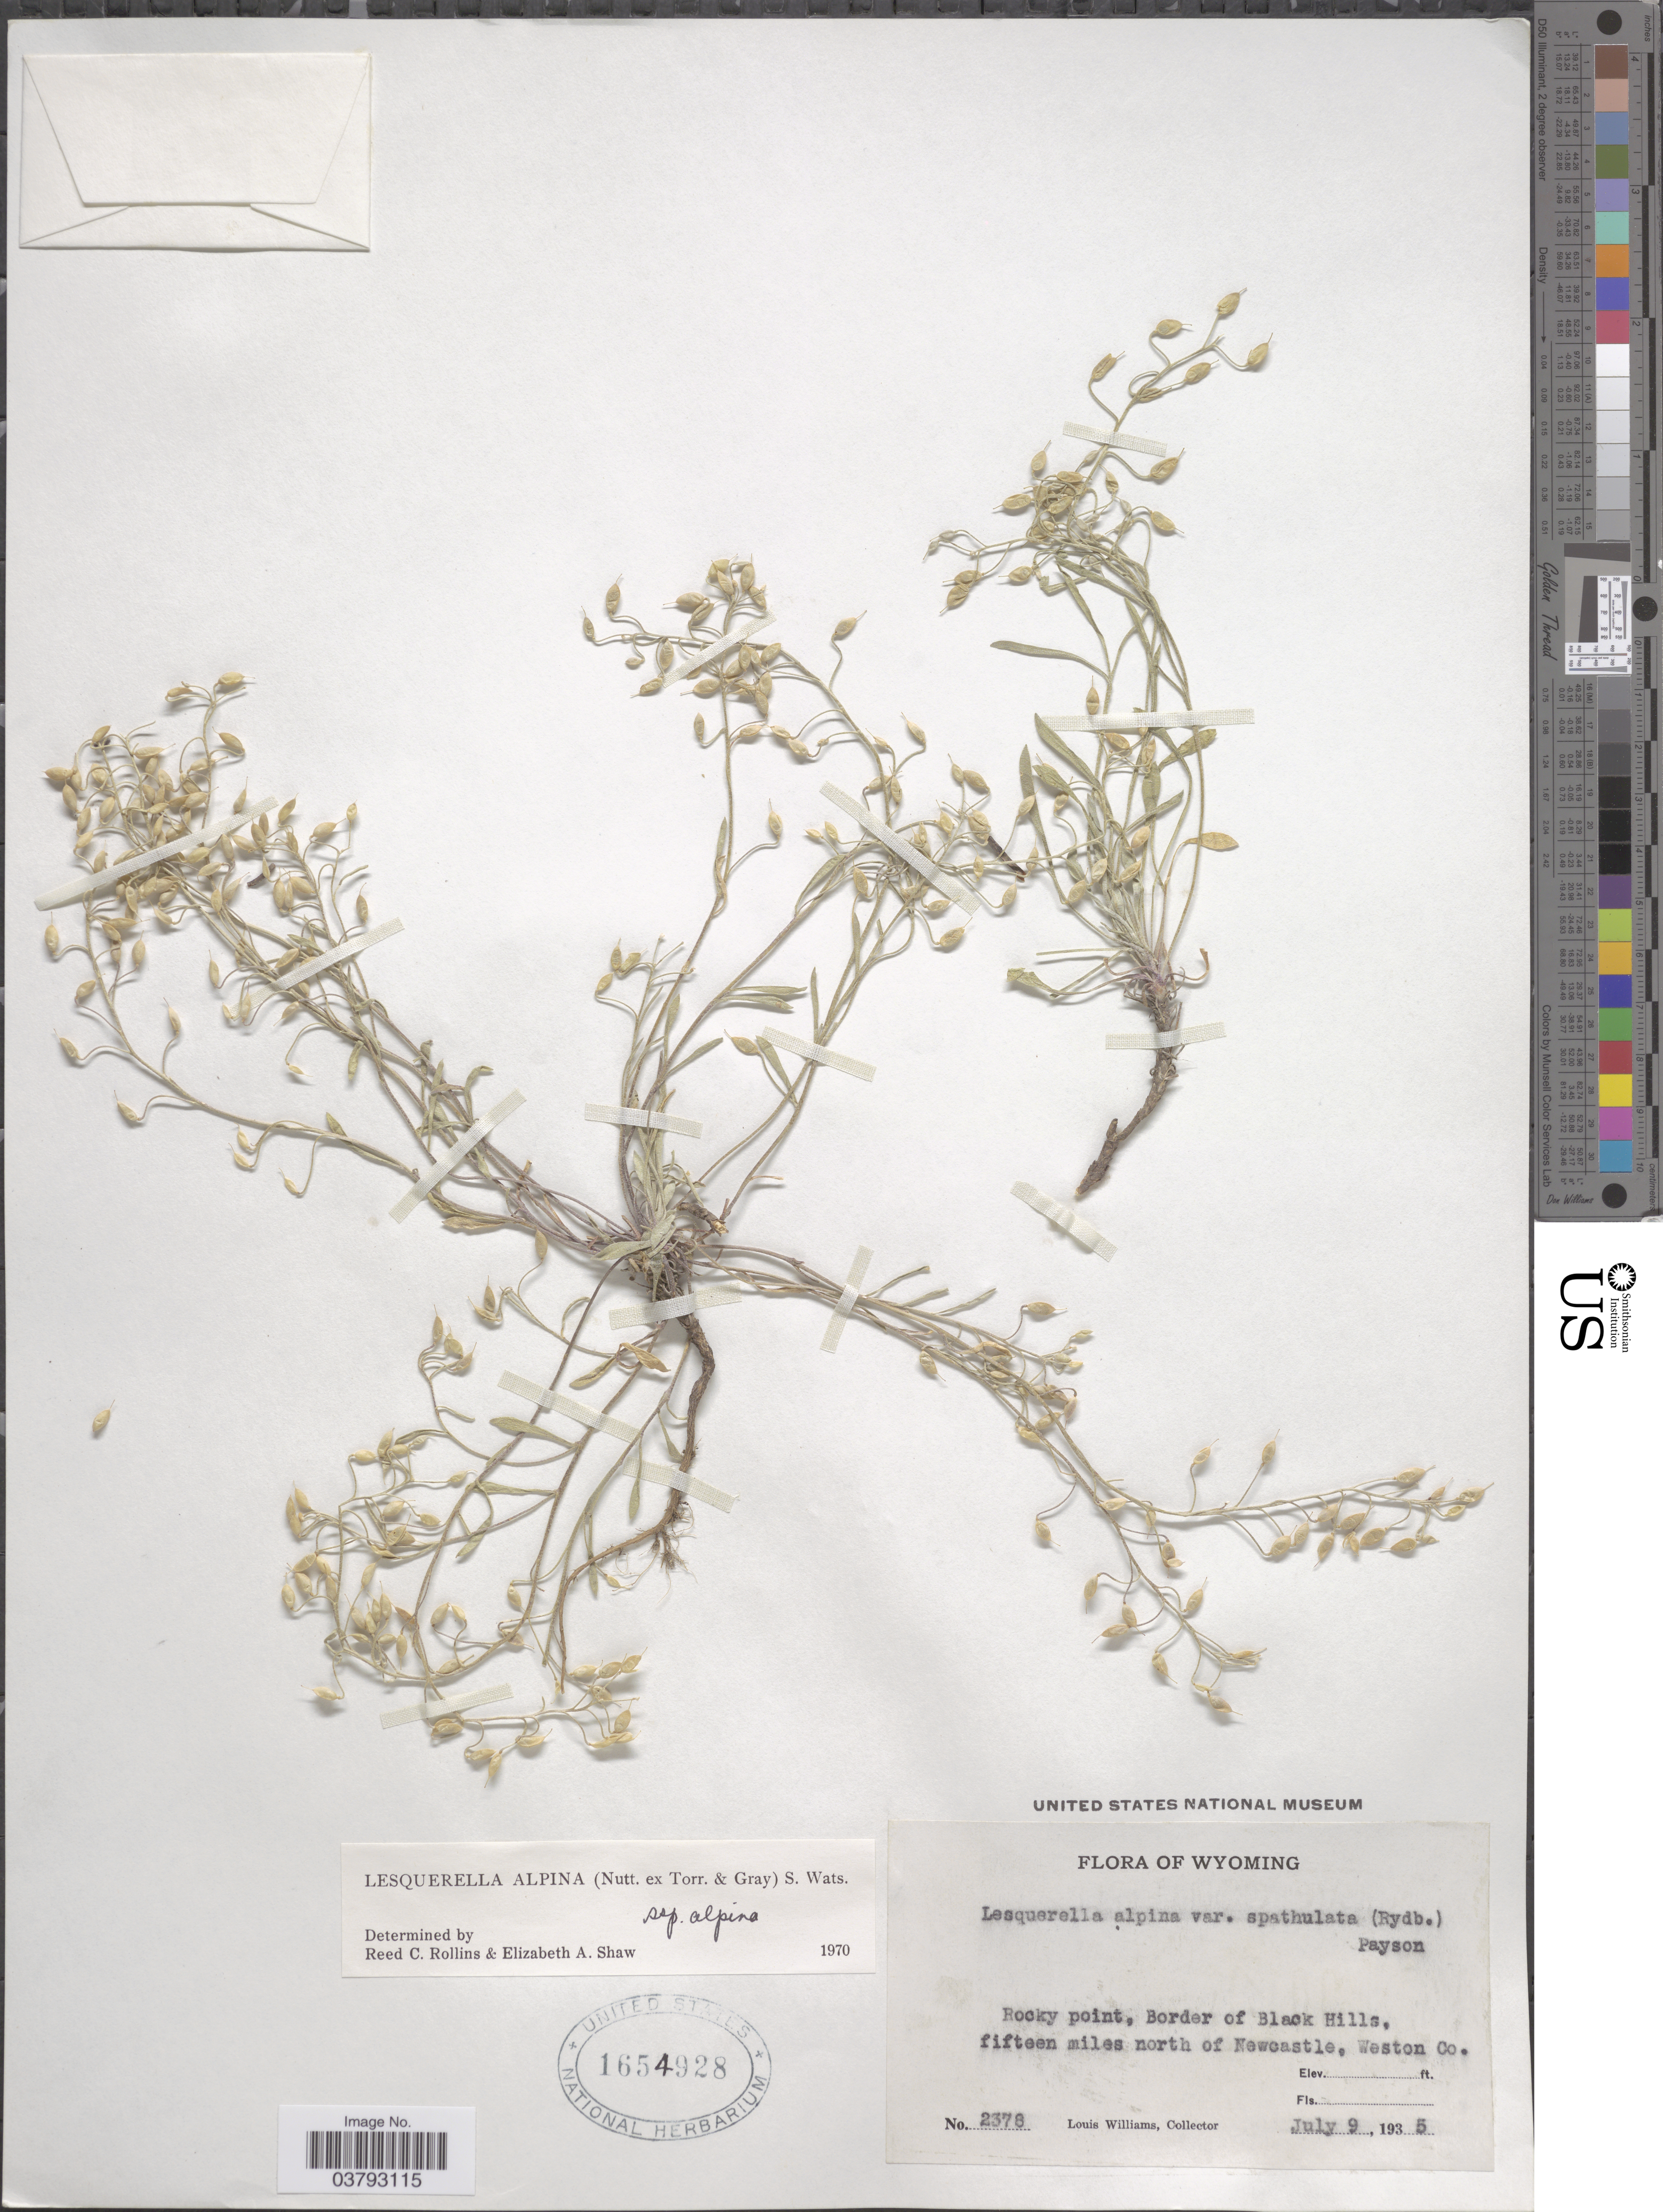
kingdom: Plantae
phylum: Tracheophyta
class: Magnoliopsida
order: Brassicales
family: Brassicaceae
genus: Lesquerella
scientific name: Lesquerella alpina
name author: (Nutt.) S. Watson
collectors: L. G. Williams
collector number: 2378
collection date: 1935-07-09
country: United States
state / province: Wyoming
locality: Rocky point, Border of Black Hills, fifteen miles north of Newcastle, Weston Co.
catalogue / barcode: US 1654928